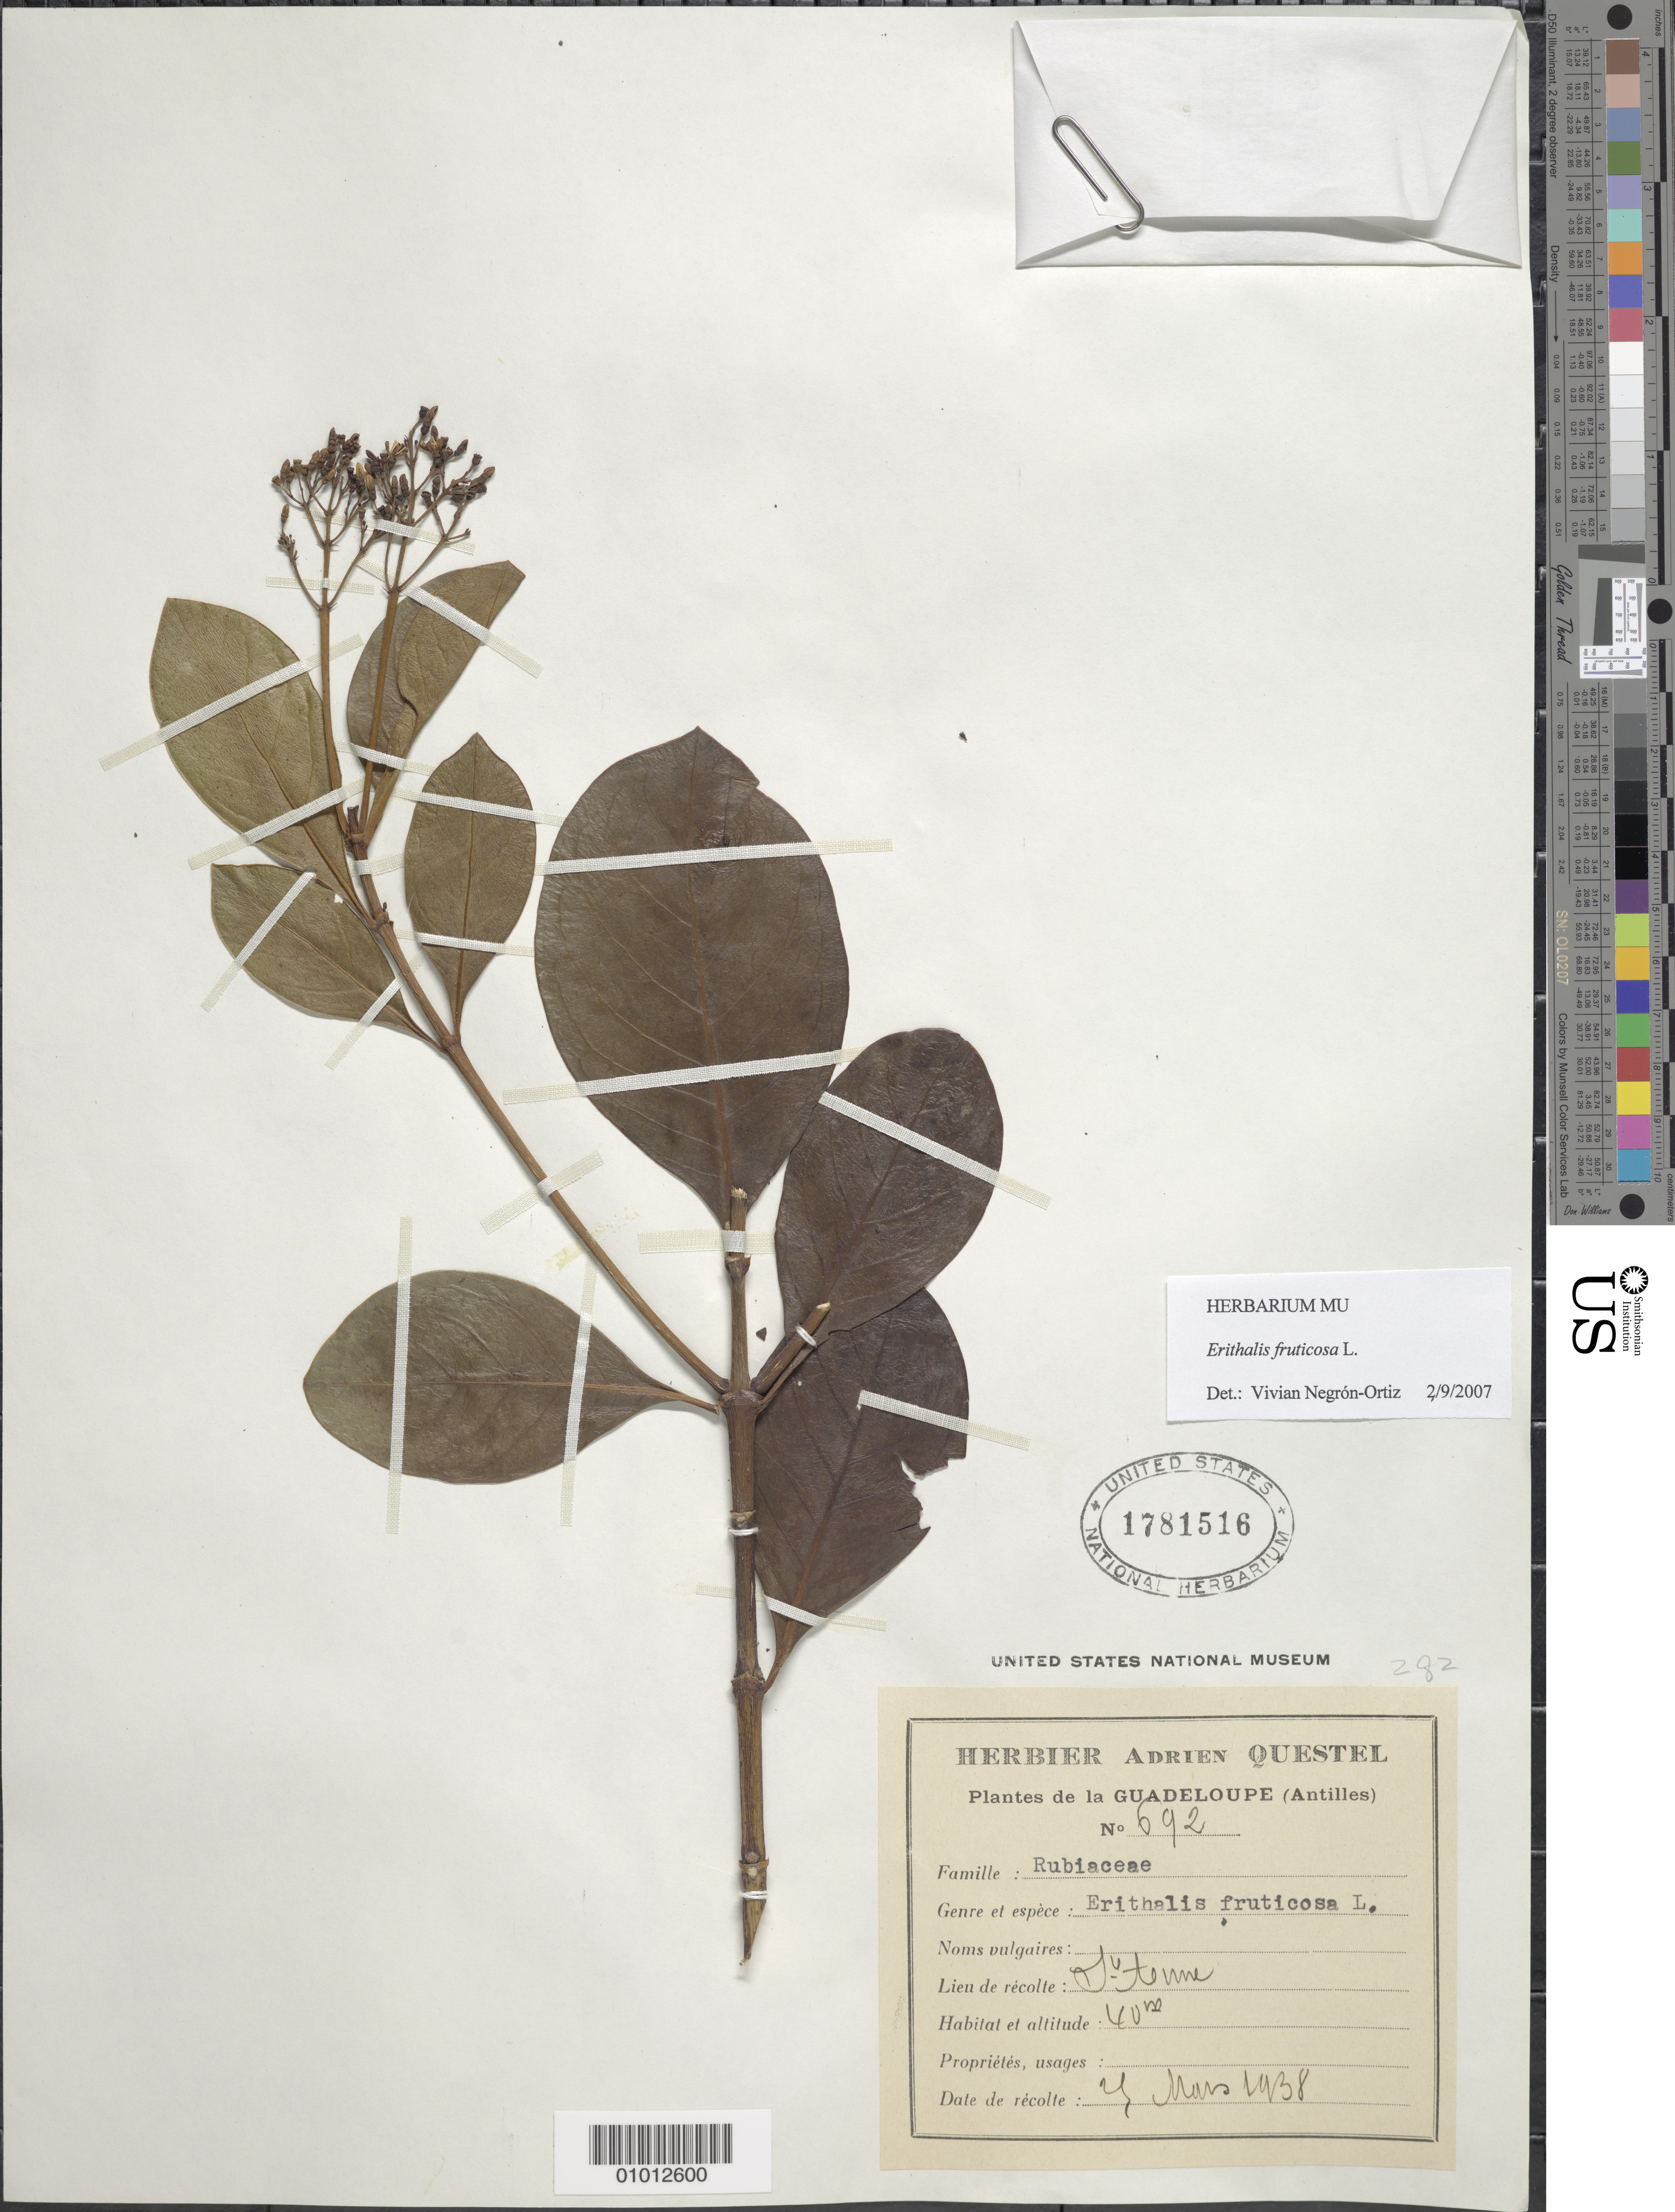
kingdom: Plantae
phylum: Tracheophyta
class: Magnoliopsida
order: Gentianales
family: Rubiaceae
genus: Erithalis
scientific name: Erithalis fruticosa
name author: L.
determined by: Negrón-Ortiz, V.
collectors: A. Questel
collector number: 692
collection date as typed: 21 Mar 1938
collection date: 1938-03-21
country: Guadeloupe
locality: Ste. Anne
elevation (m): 40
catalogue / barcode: US 1781516